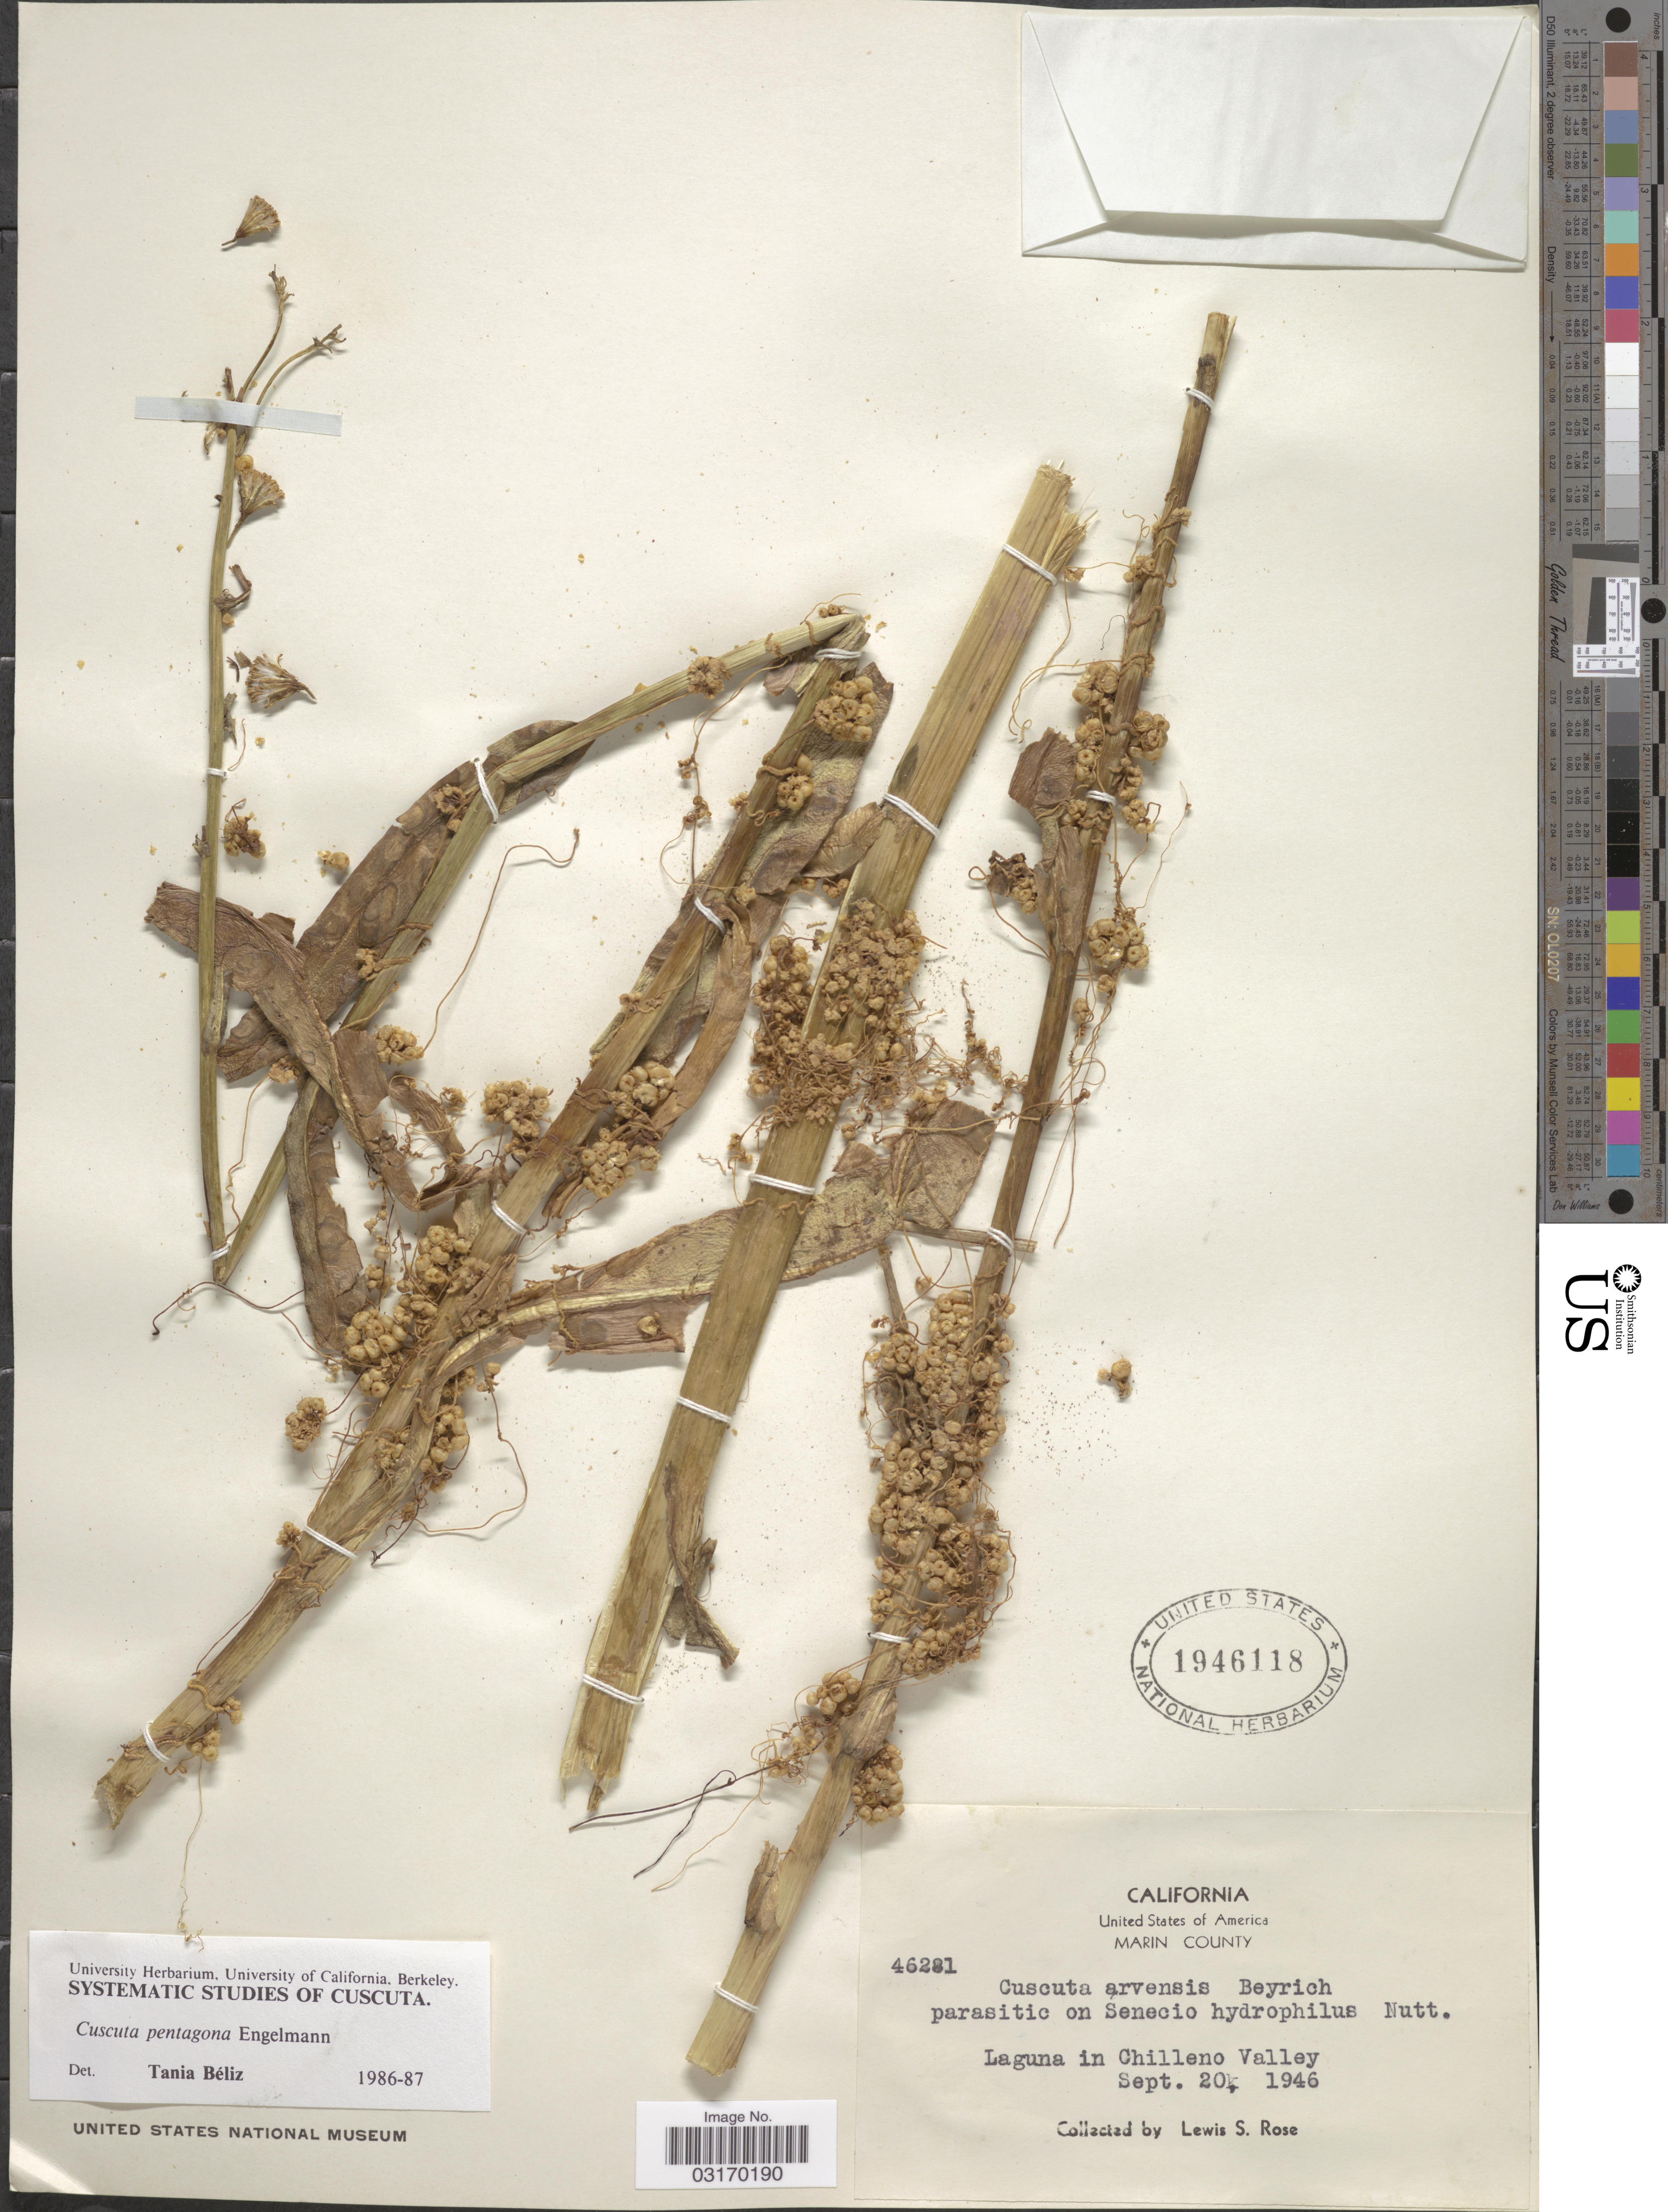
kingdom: Plantae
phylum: Tracheophyta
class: Magnoliopsida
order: Solanales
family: Convolvulaceae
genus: Cuscuta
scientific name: Cuscuta pentagona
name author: Engelm.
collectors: L. S. Rose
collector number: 46281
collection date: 1946-09-20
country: United States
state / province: California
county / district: Marin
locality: Marin County. Laguna in Chilleno Valley.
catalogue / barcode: US 1946118